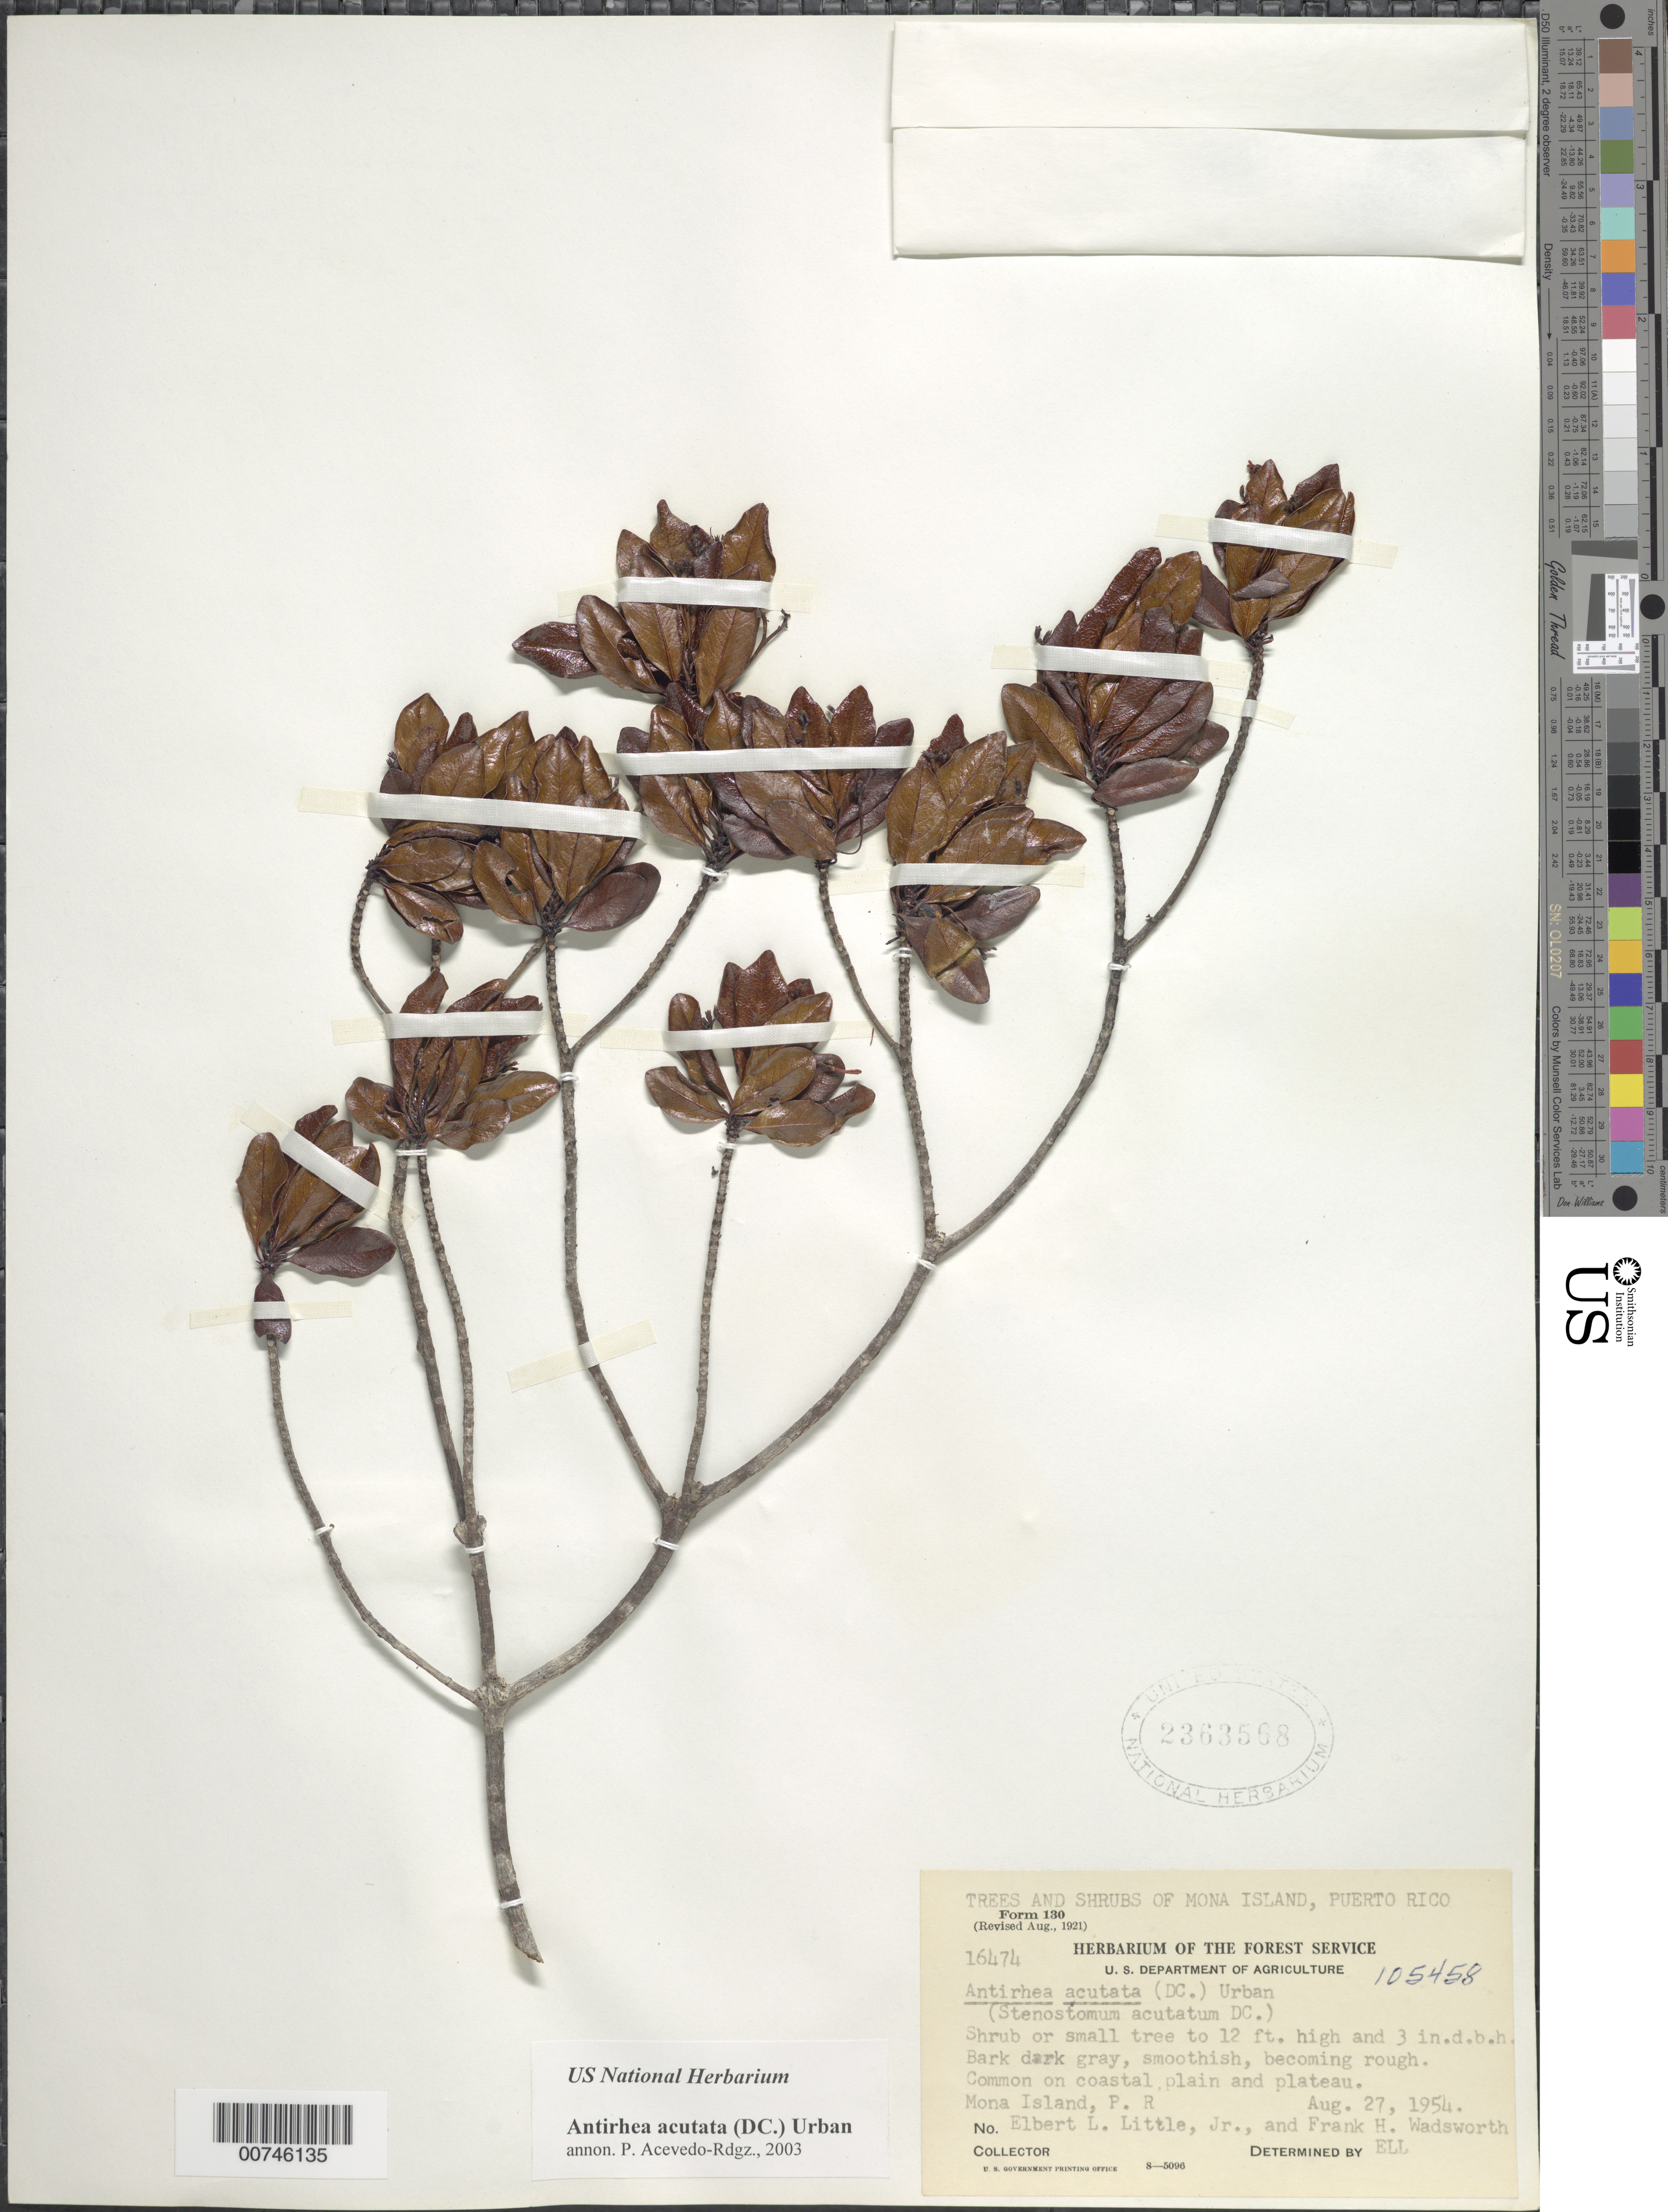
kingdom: Plantae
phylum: Tracheophyta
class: Magnoliopsida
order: Gentianales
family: Rubiaceae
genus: Stenostomum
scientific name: Stenostomum acutatum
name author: DC.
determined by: Acevedo-Rodríguez, P., (BOT), Smithsonian Institution - National Museum of Natural History (UNITED STATES)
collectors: E. L. Little & F. Wadsworth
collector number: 16474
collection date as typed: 27 Aug 1954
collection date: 1954-08-27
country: Puerto Rico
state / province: Mayaguëz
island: Mona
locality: Mona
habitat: Commonon coastal plain and plateau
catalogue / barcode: US 2363568